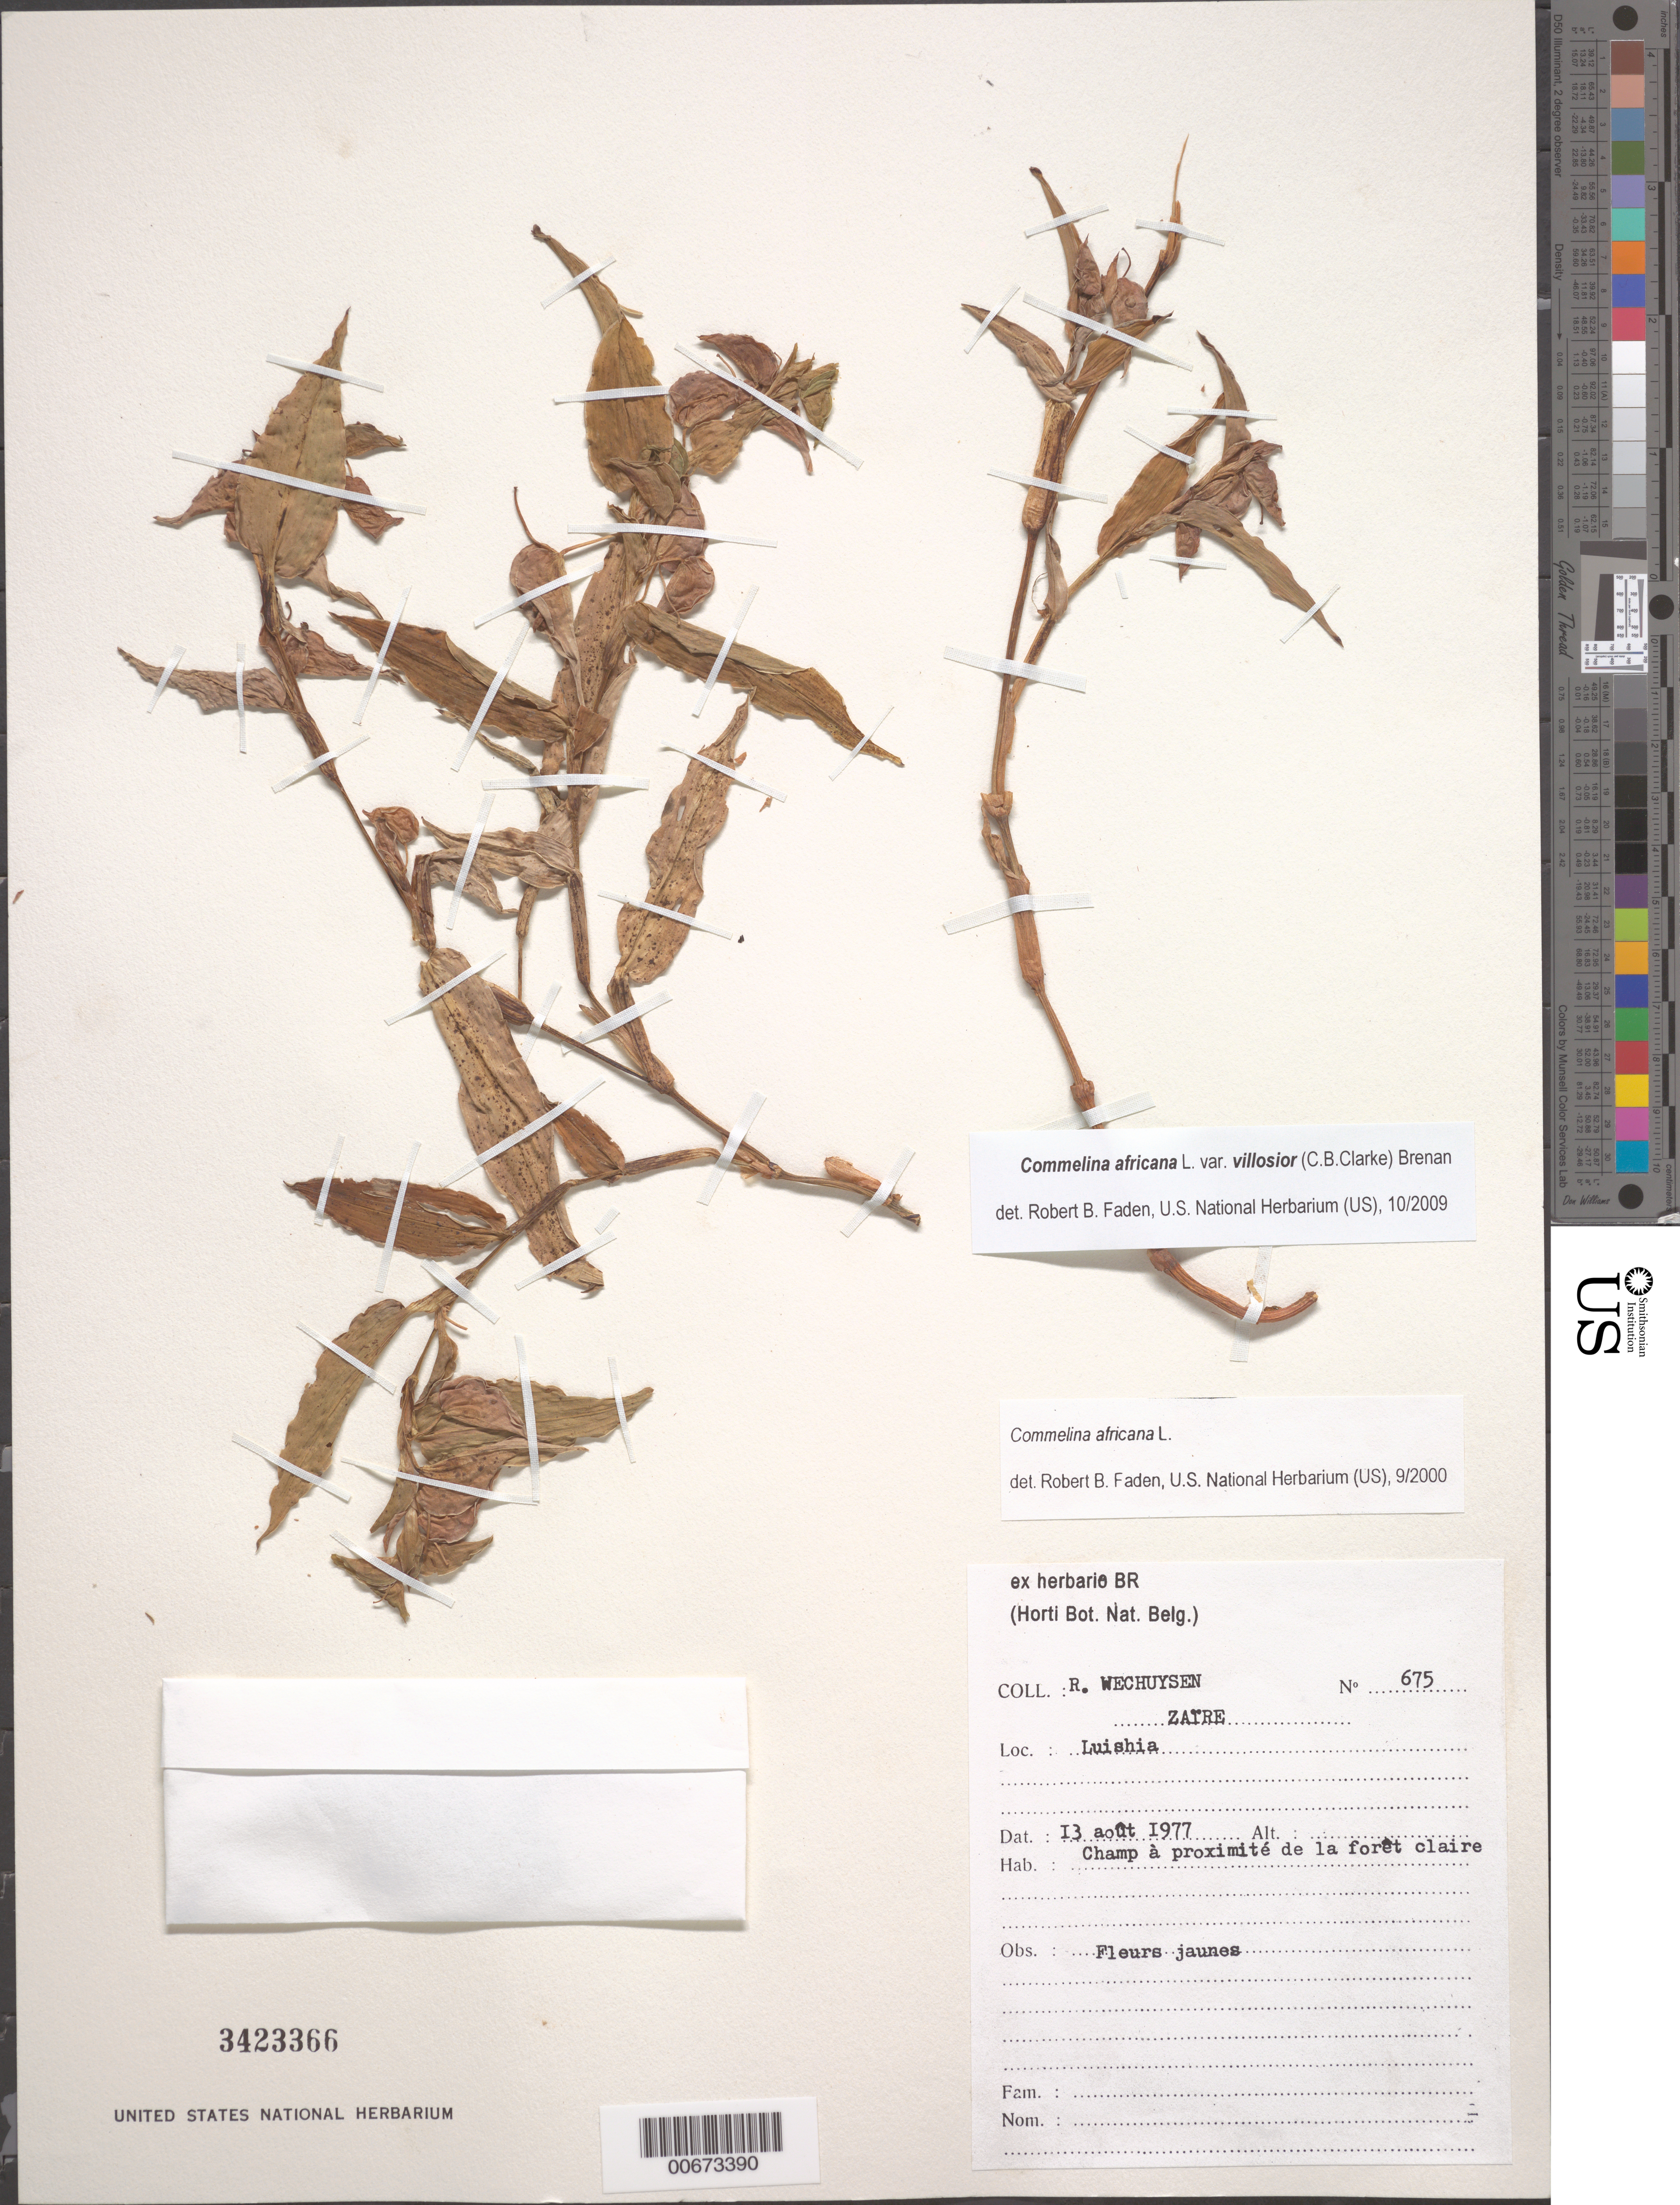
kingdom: Plantae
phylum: Tracheophyta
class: Liliopsida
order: Commelinales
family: Commelinaceae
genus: Commelina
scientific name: Commelina africana var. villosior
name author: (C.B. Clarke) Brenan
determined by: Faden, Robert B., (US), Smithsonian Institution - National Museum of Natural History (UNITED STATES)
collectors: R. Wechuysen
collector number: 675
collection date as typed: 13 Aug 1977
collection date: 1977-08-13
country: Congo, Democratic Republic of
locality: Luishia.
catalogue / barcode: US 3423366